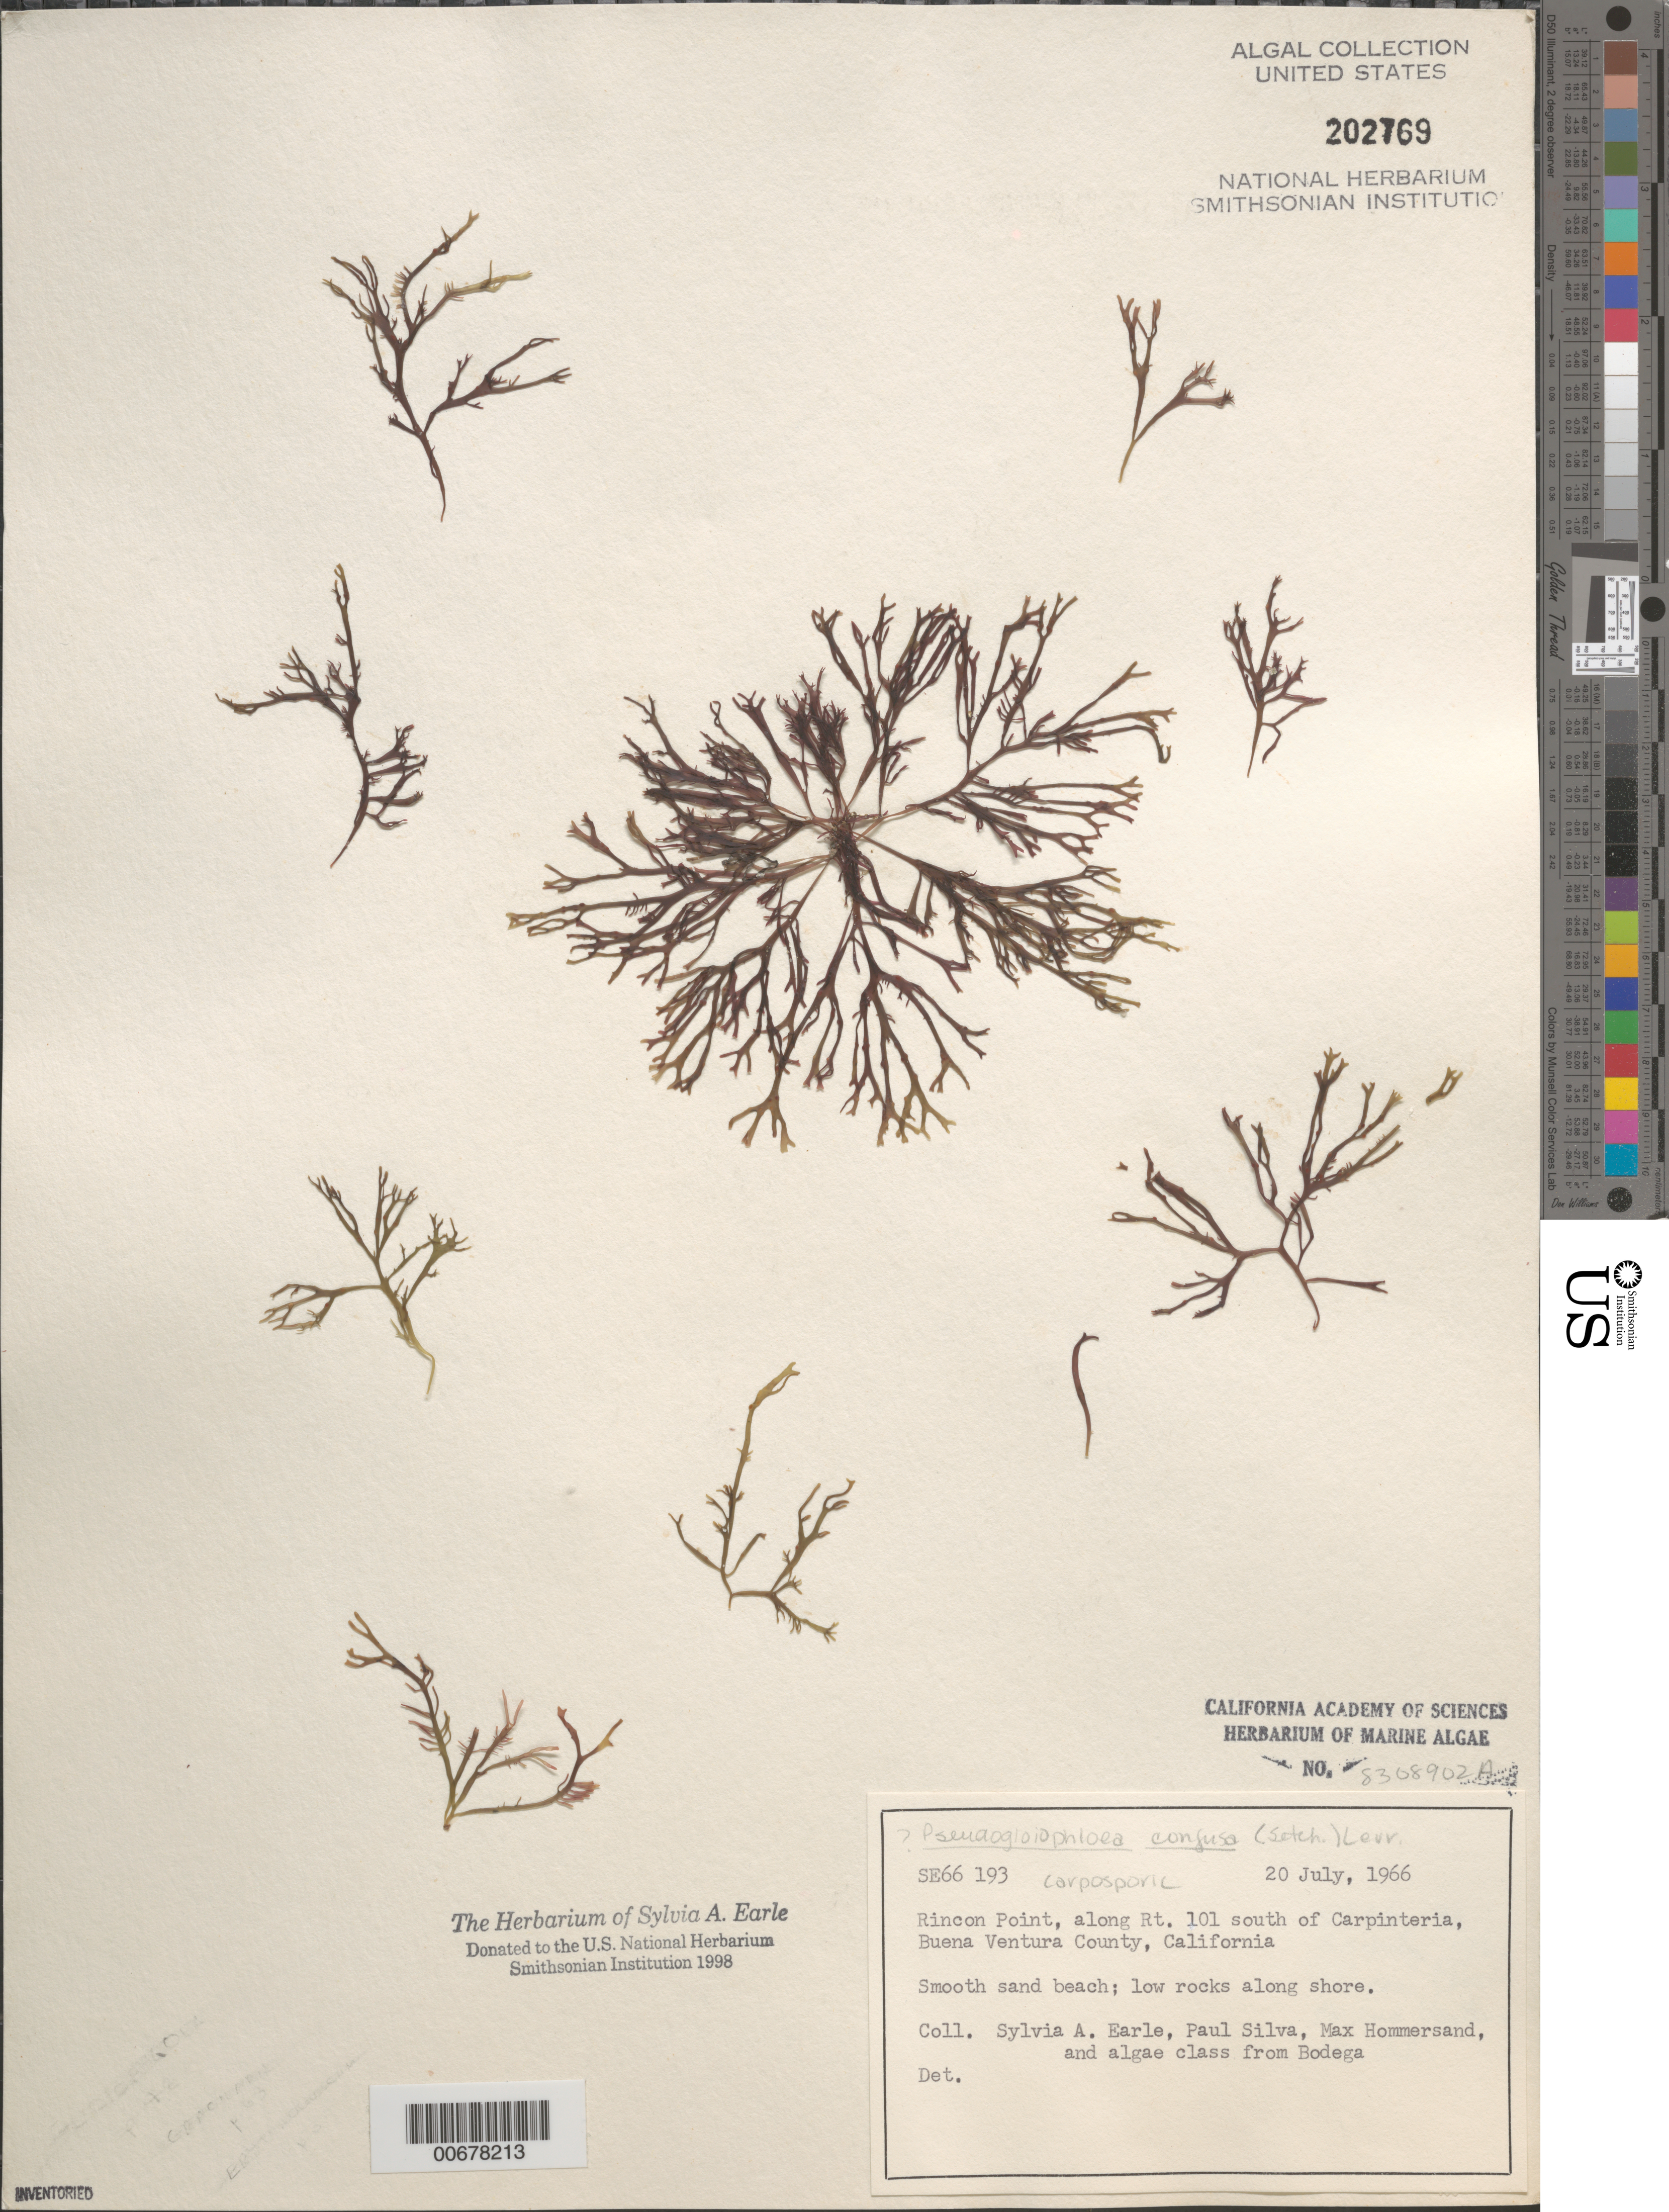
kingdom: Plantae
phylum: Rhodophyta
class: Florideophyceae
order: Nemaliales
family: Scinaiaceae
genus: Scinaia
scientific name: Scinaia confusa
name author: (Setch.) Huisman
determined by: Algae name updating Project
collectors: S. A. Earle, P. C. Silva, M. H. Hommersand & Bodega Algae Class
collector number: SE 66193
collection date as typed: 20 Jul 1966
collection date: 1966-07-20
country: United States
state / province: California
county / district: Ventura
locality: Rincon Point, Route 101 south of Carpinteria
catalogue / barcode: US 202769